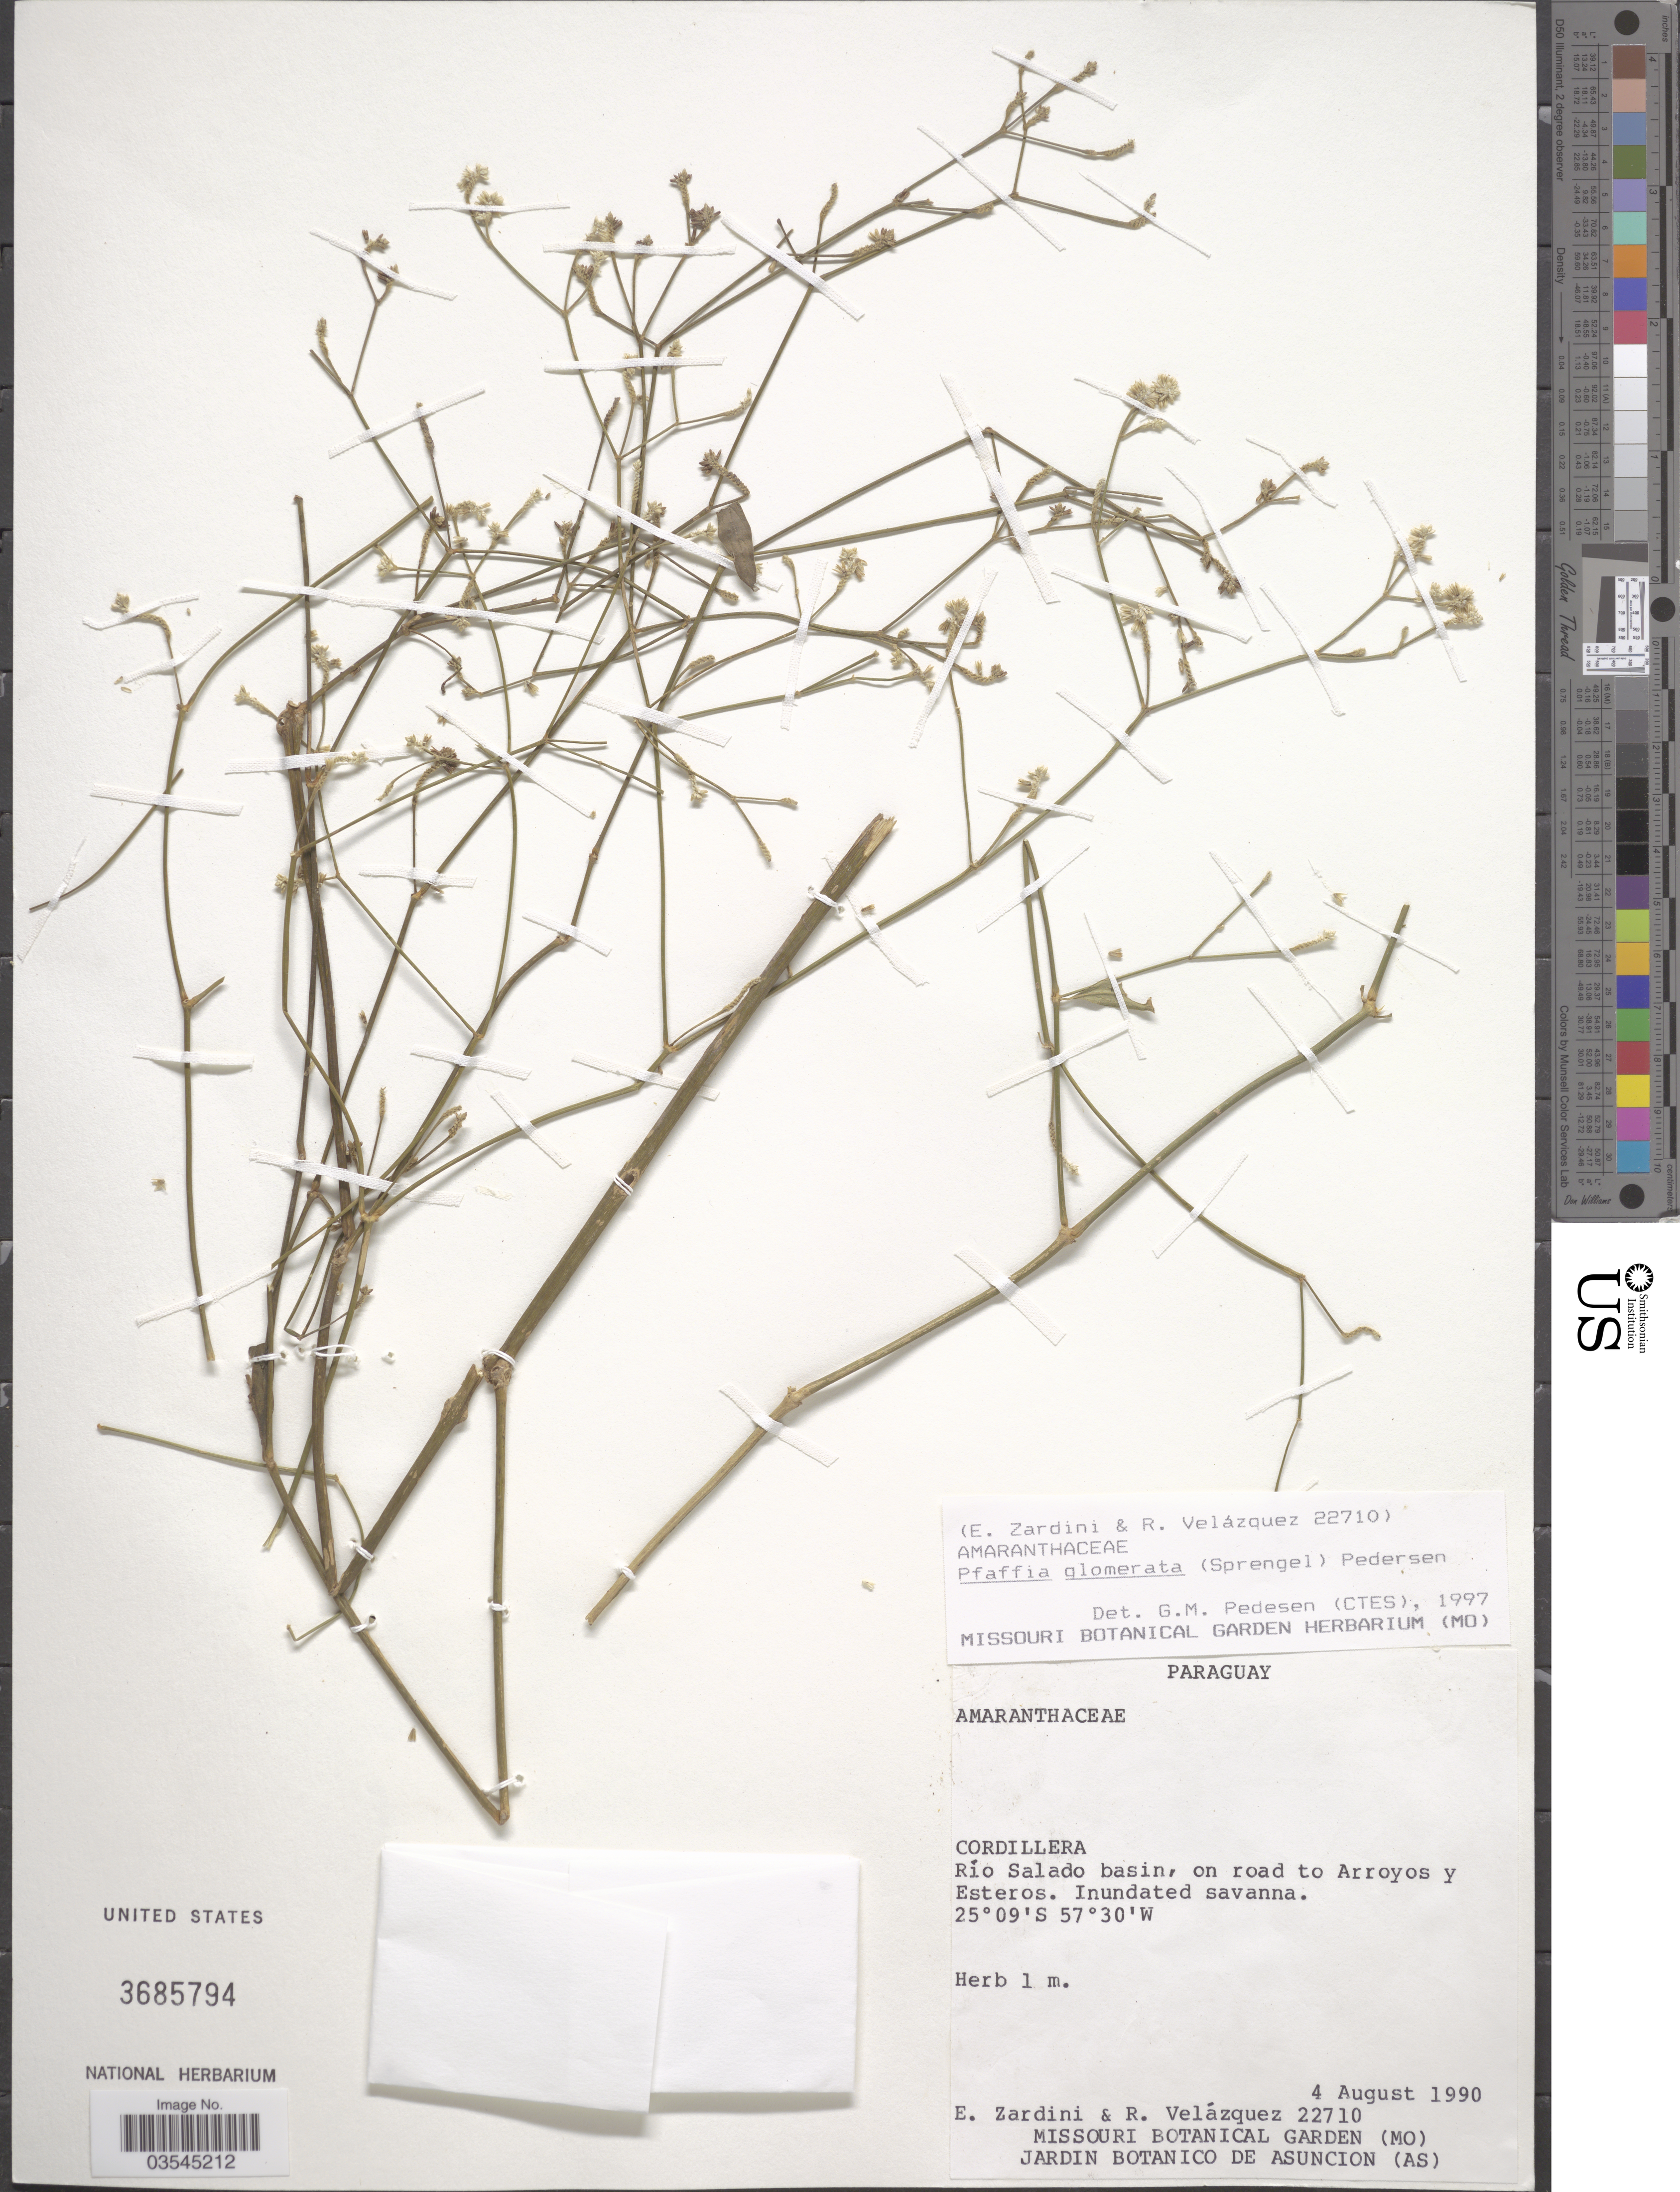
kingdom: Plantae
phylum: Tracheophyta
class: Magnoliopsida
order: Caryophyllales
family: Amaranthaceae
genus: Pfaffia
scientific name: Pfaffia glomerata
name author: (Spreng.) Pedersen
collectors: E. Zardini & R. Velázquez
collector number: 22710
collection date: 1990-08-04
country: Paraguay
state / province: Cordillera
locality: Río Salado basin, on road to Arroyos y Esteros.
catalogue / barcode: US 3685794